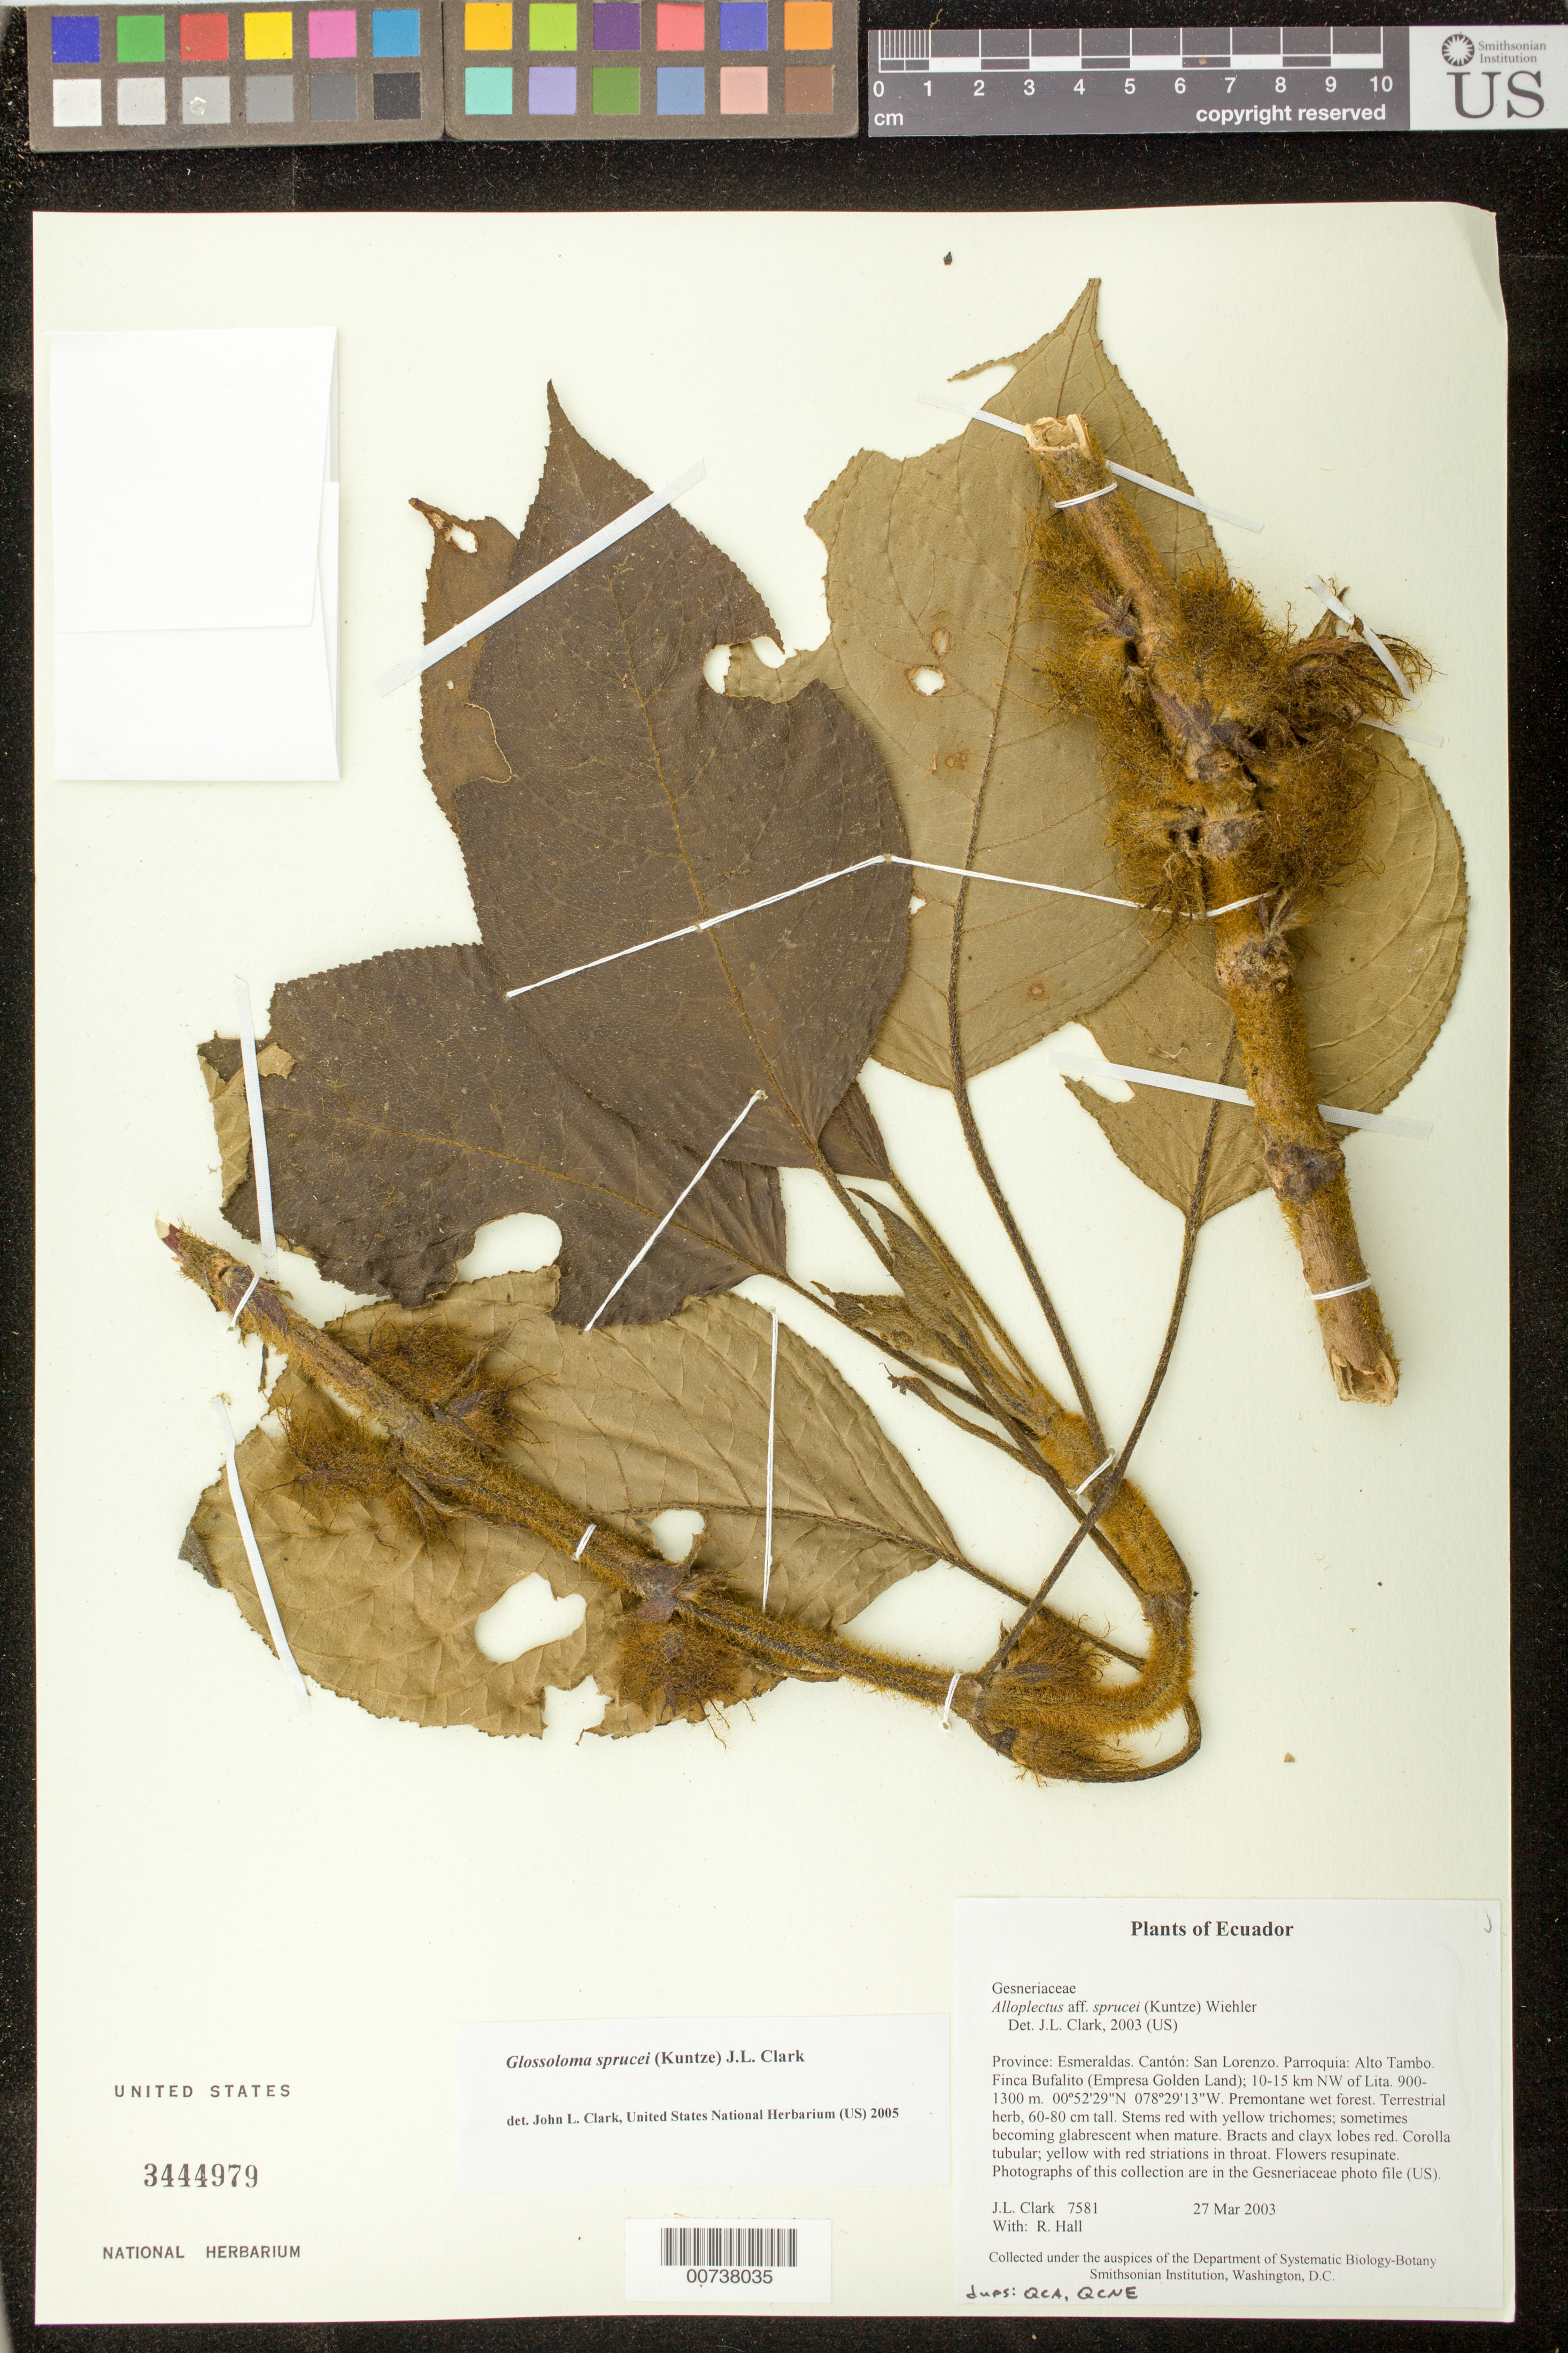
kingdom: Plantae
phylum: Tracheophyta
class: Magnoliopsida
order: Lamiales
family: Gesneriaceae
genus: Glossoloma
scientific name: Glossoloma sprucei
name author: (Kuntze) J.L. Clark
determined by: Clark, J. L., (SEL), The Marie Selby Botanical Garden (UNITED STATES)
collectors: J. L. Clark & R. Hall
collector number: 7581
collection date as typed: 27 Mar 2003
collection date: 2003-03-27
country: Ecuador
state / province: Esmeraldas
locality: San Lorenzo. Parroquia: Alto Tambo. Finca Bufalito (Empresa Golden Land); 10-15 km NW of Lita.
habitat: Premontane wet forest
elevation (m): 900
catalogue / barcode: US 3444979